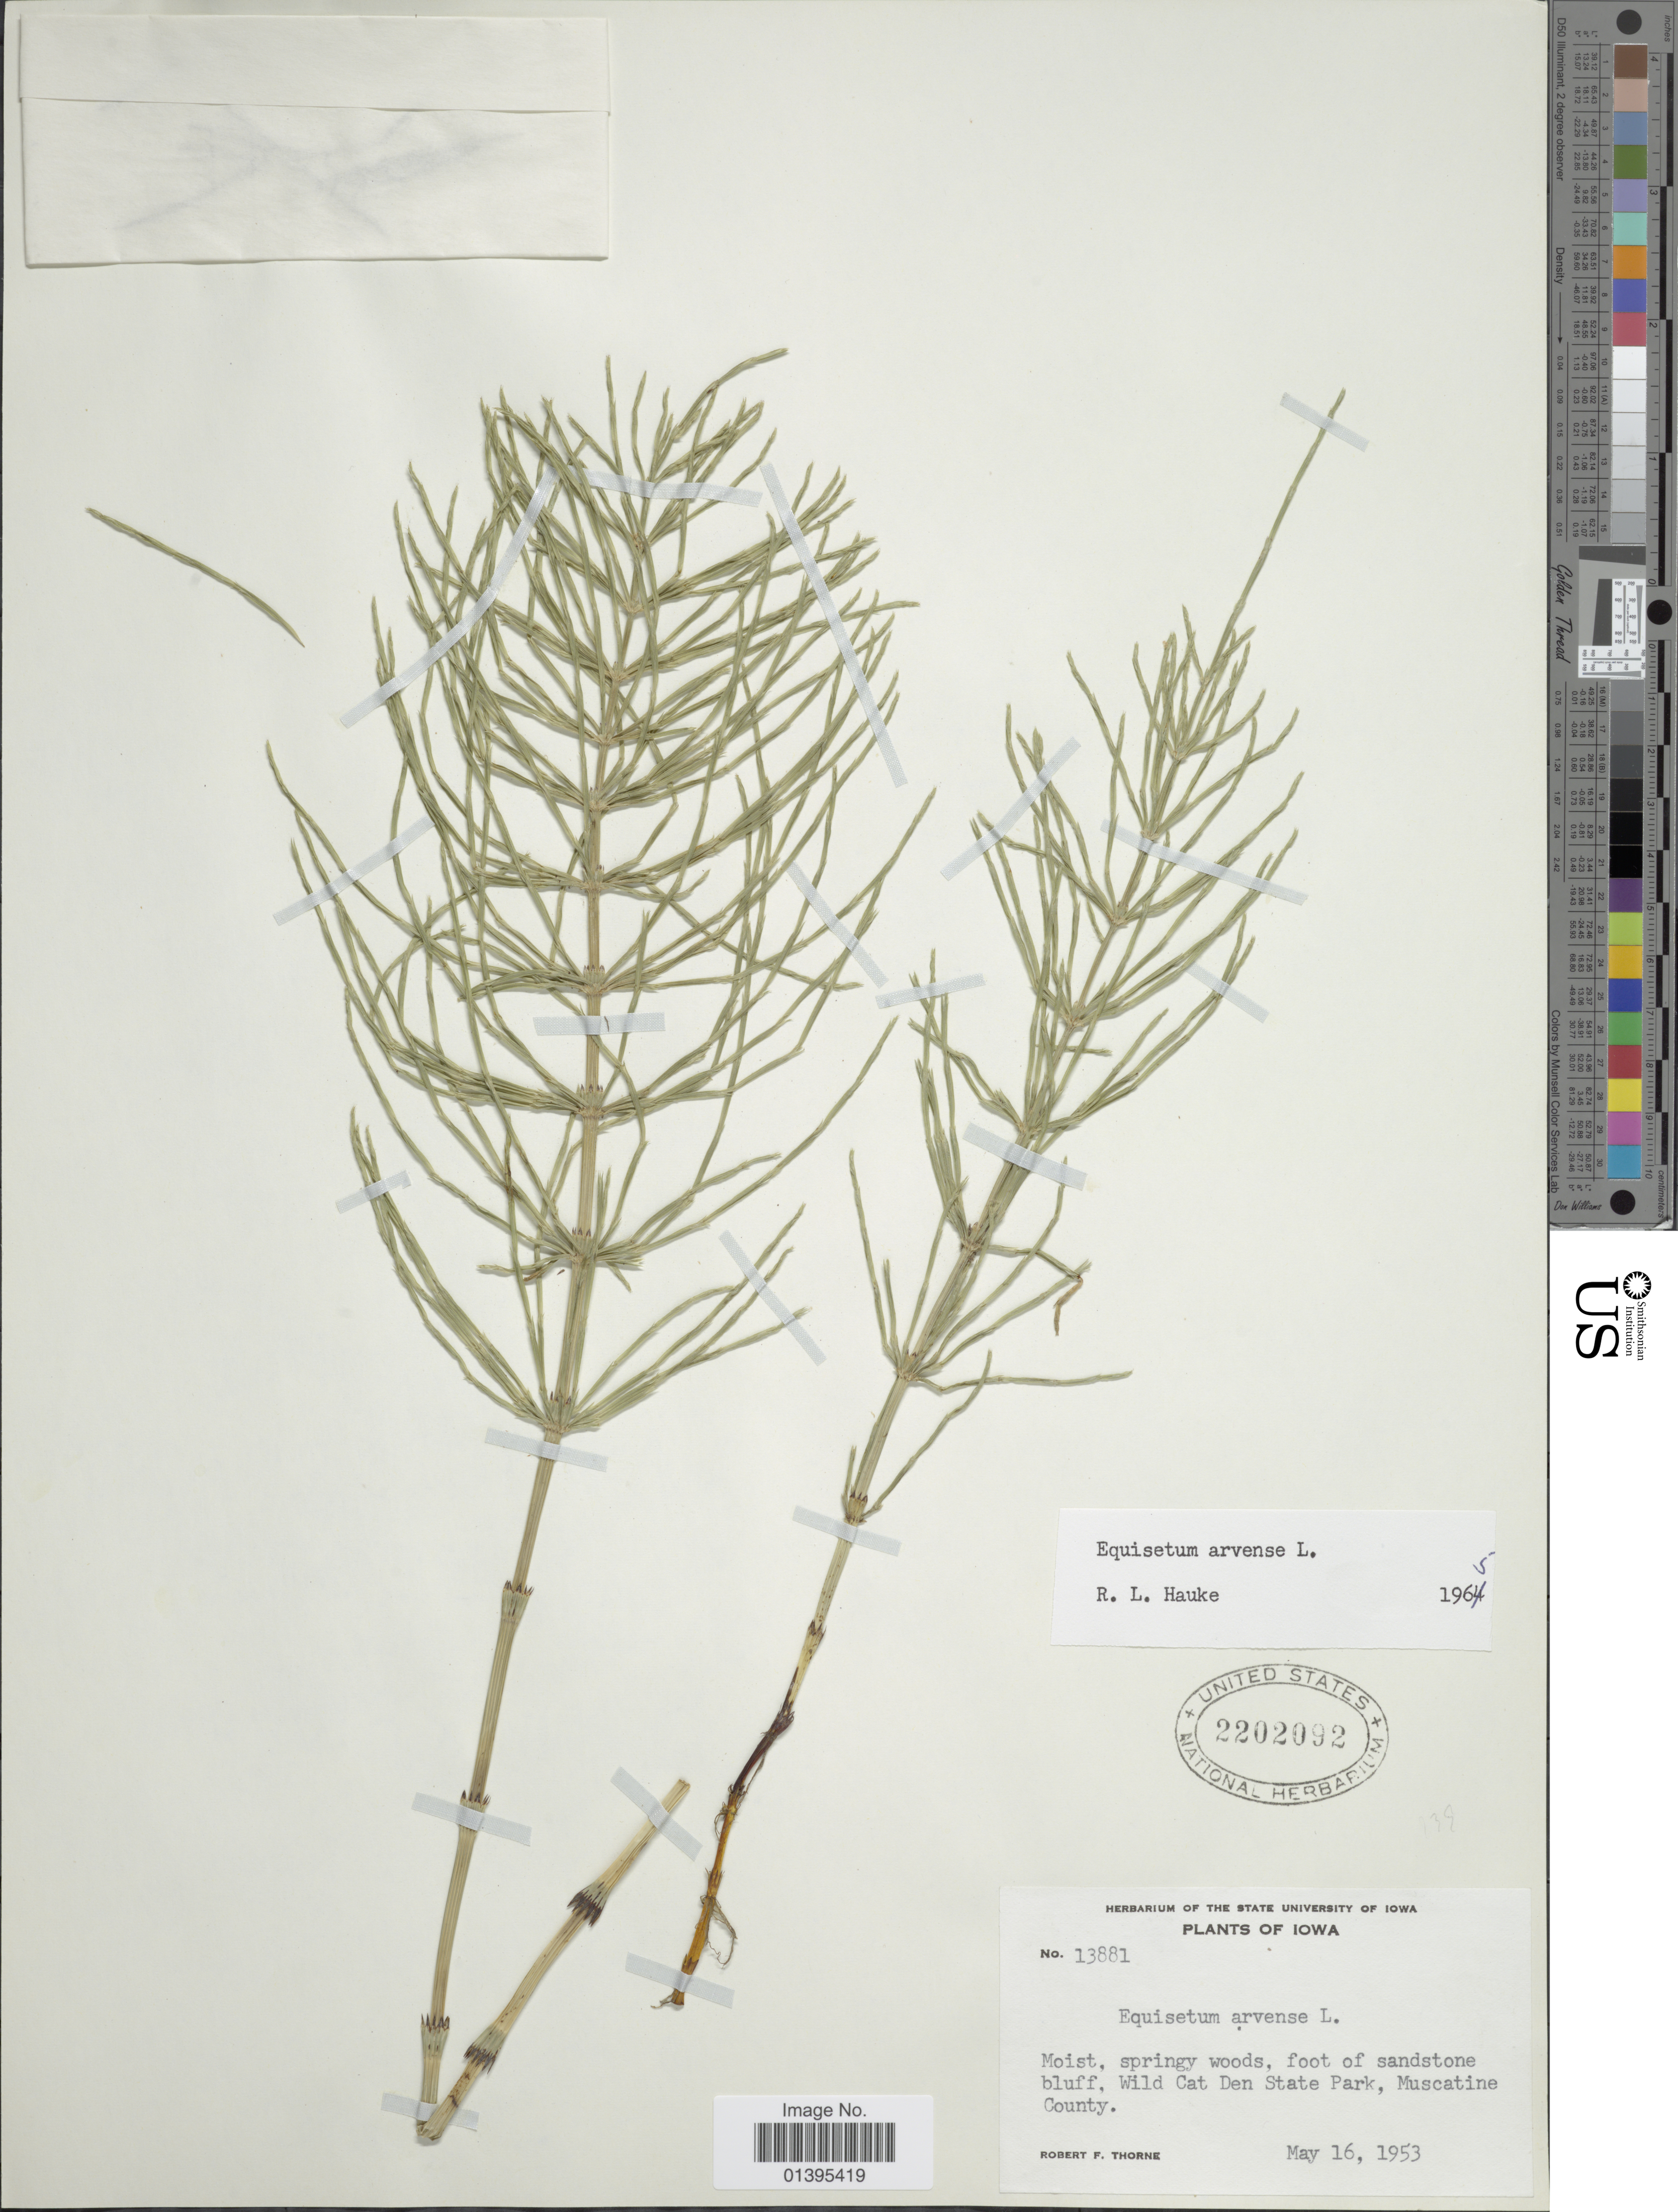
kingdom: Plantae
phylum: Tracheophyta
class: Polypodiopsida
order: Equisetales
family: Equisetaceae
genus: Equisetum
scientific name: Equisetum arvense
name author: L.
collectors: R. F. Thorne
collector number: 13881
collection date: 1953-05-16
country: United States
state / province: Iowa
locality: Wild Cat Den State Park, Muscatine County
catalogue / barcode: US 2202092